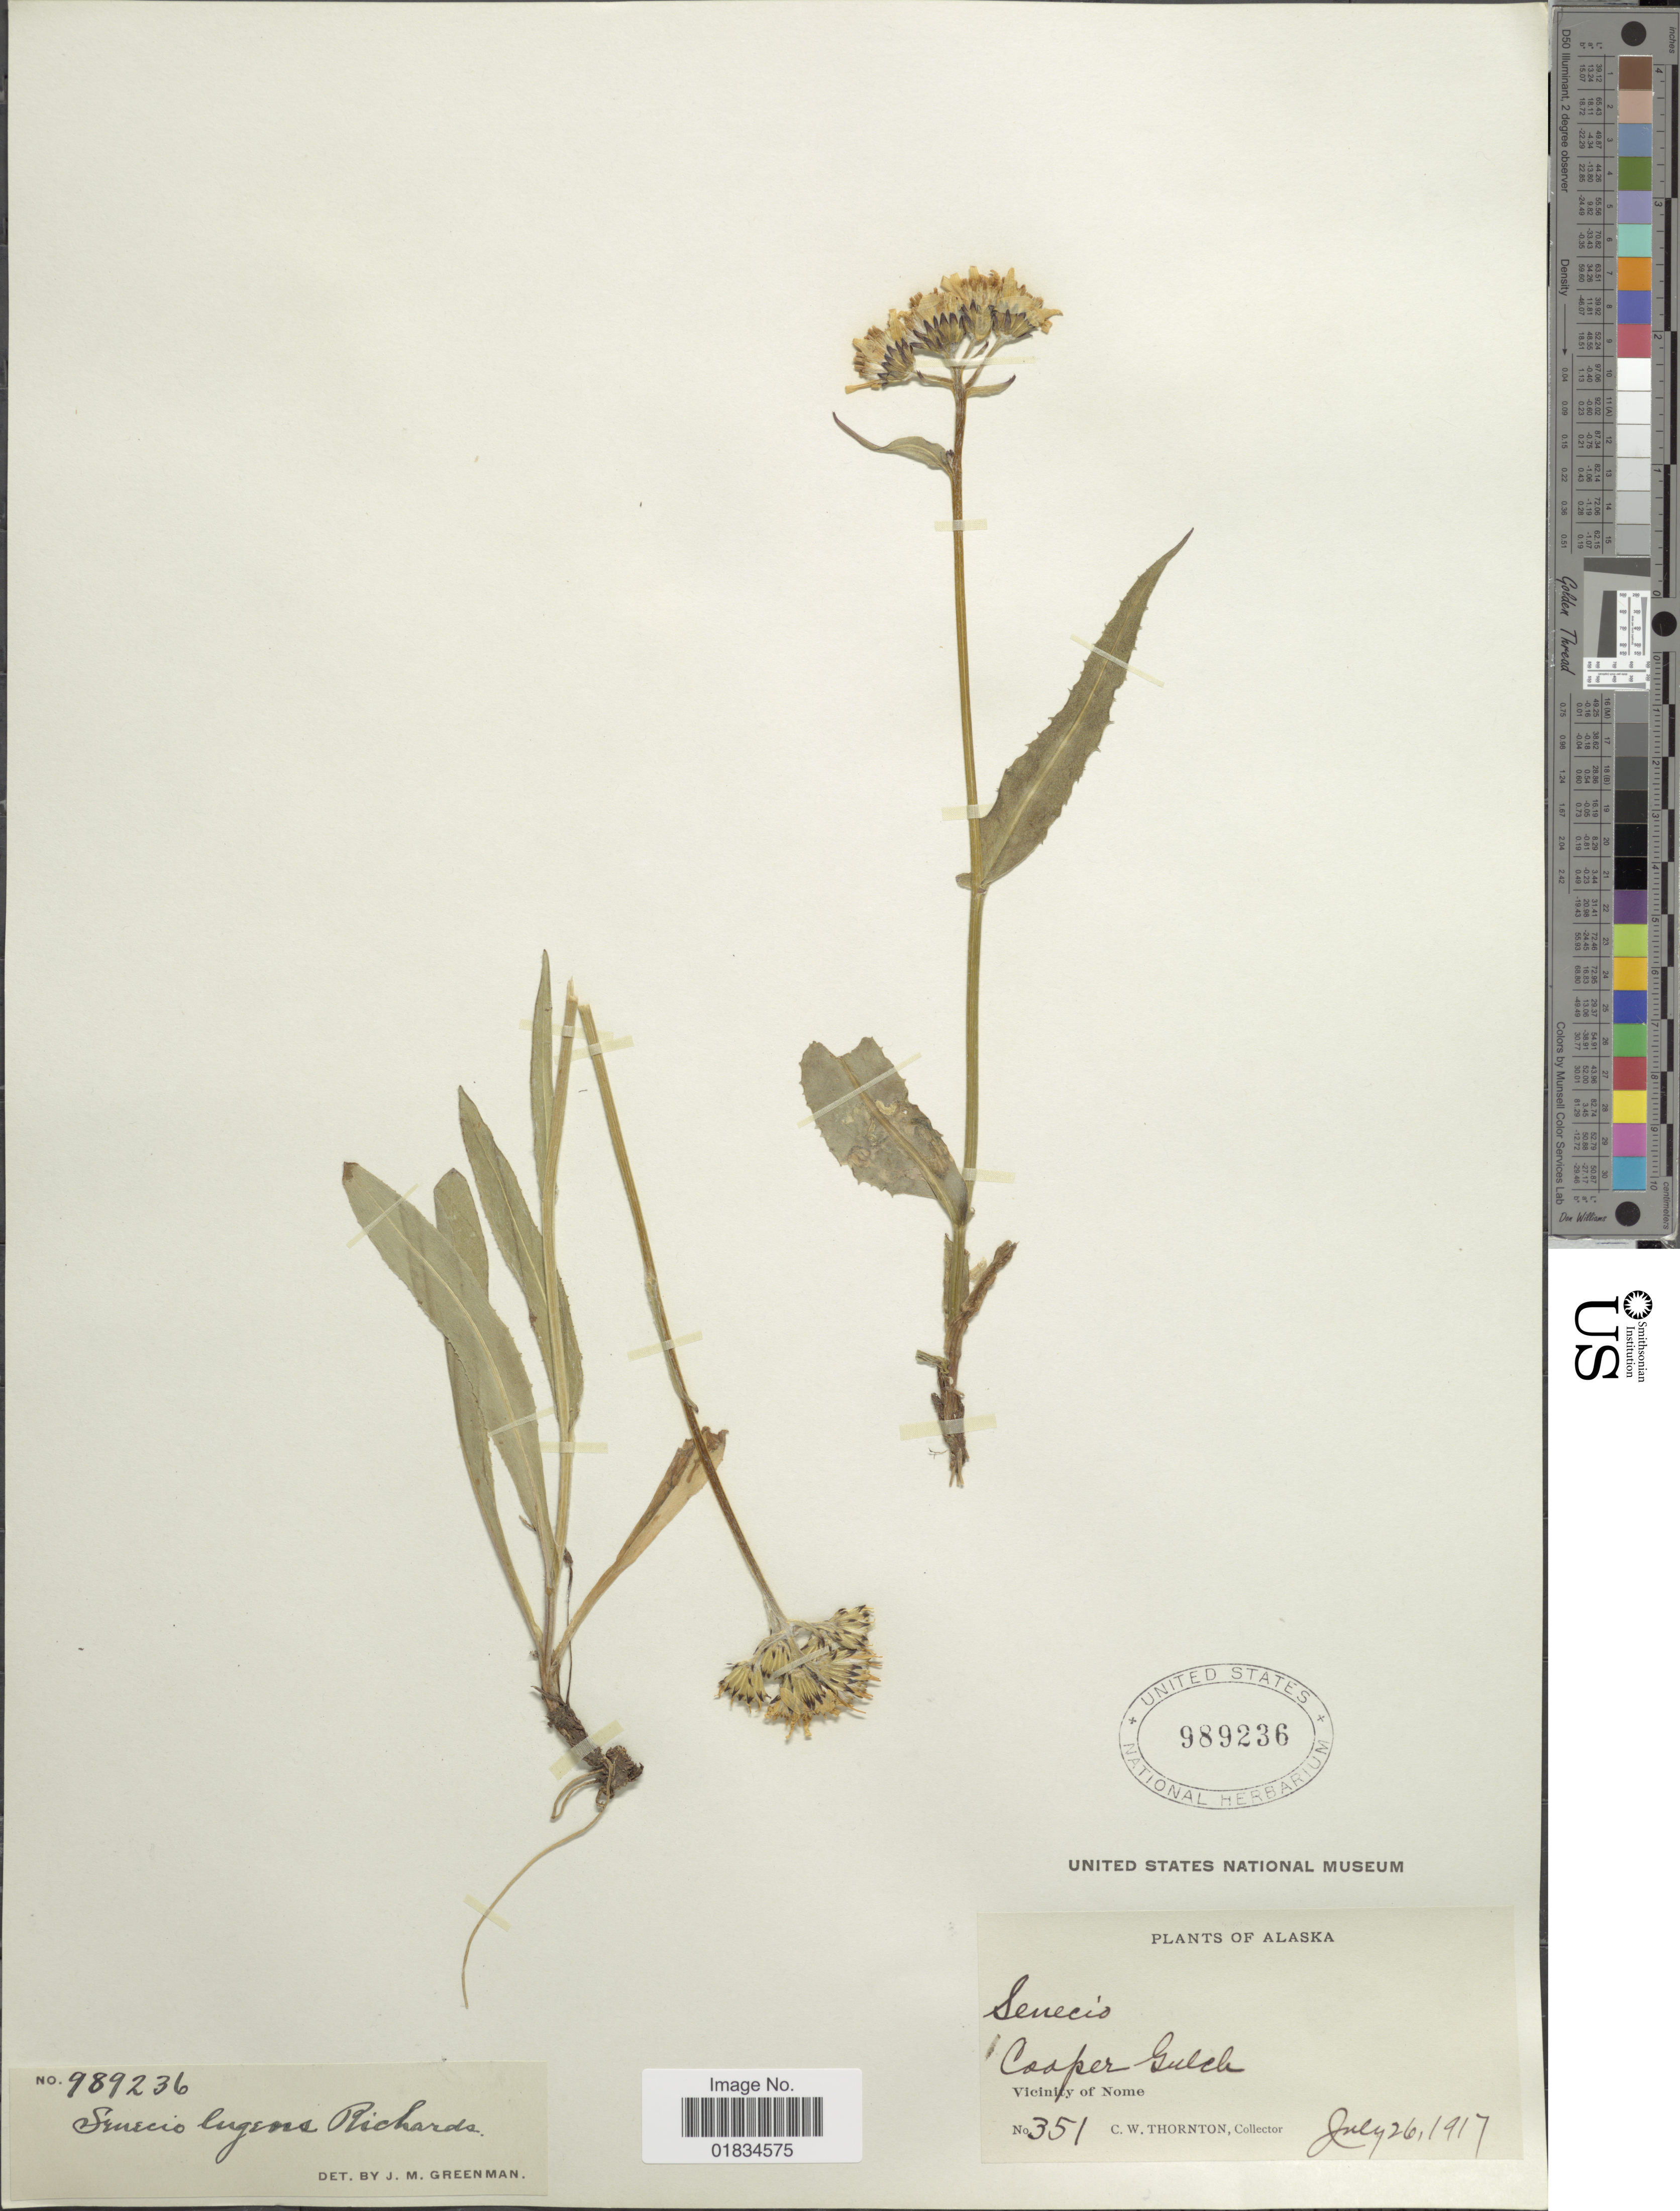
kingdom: Plantae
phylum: Tracheophyta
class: Magnoliopsida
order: Asterales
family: Asteraceae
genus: Senecio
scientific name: Senecio lugens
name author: Richardson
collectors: C. Thornton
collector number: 351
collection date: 1917-07-26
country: United States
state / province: Alaska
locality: Coaper Gulch, vicinity of Nome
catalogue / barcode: US 989236